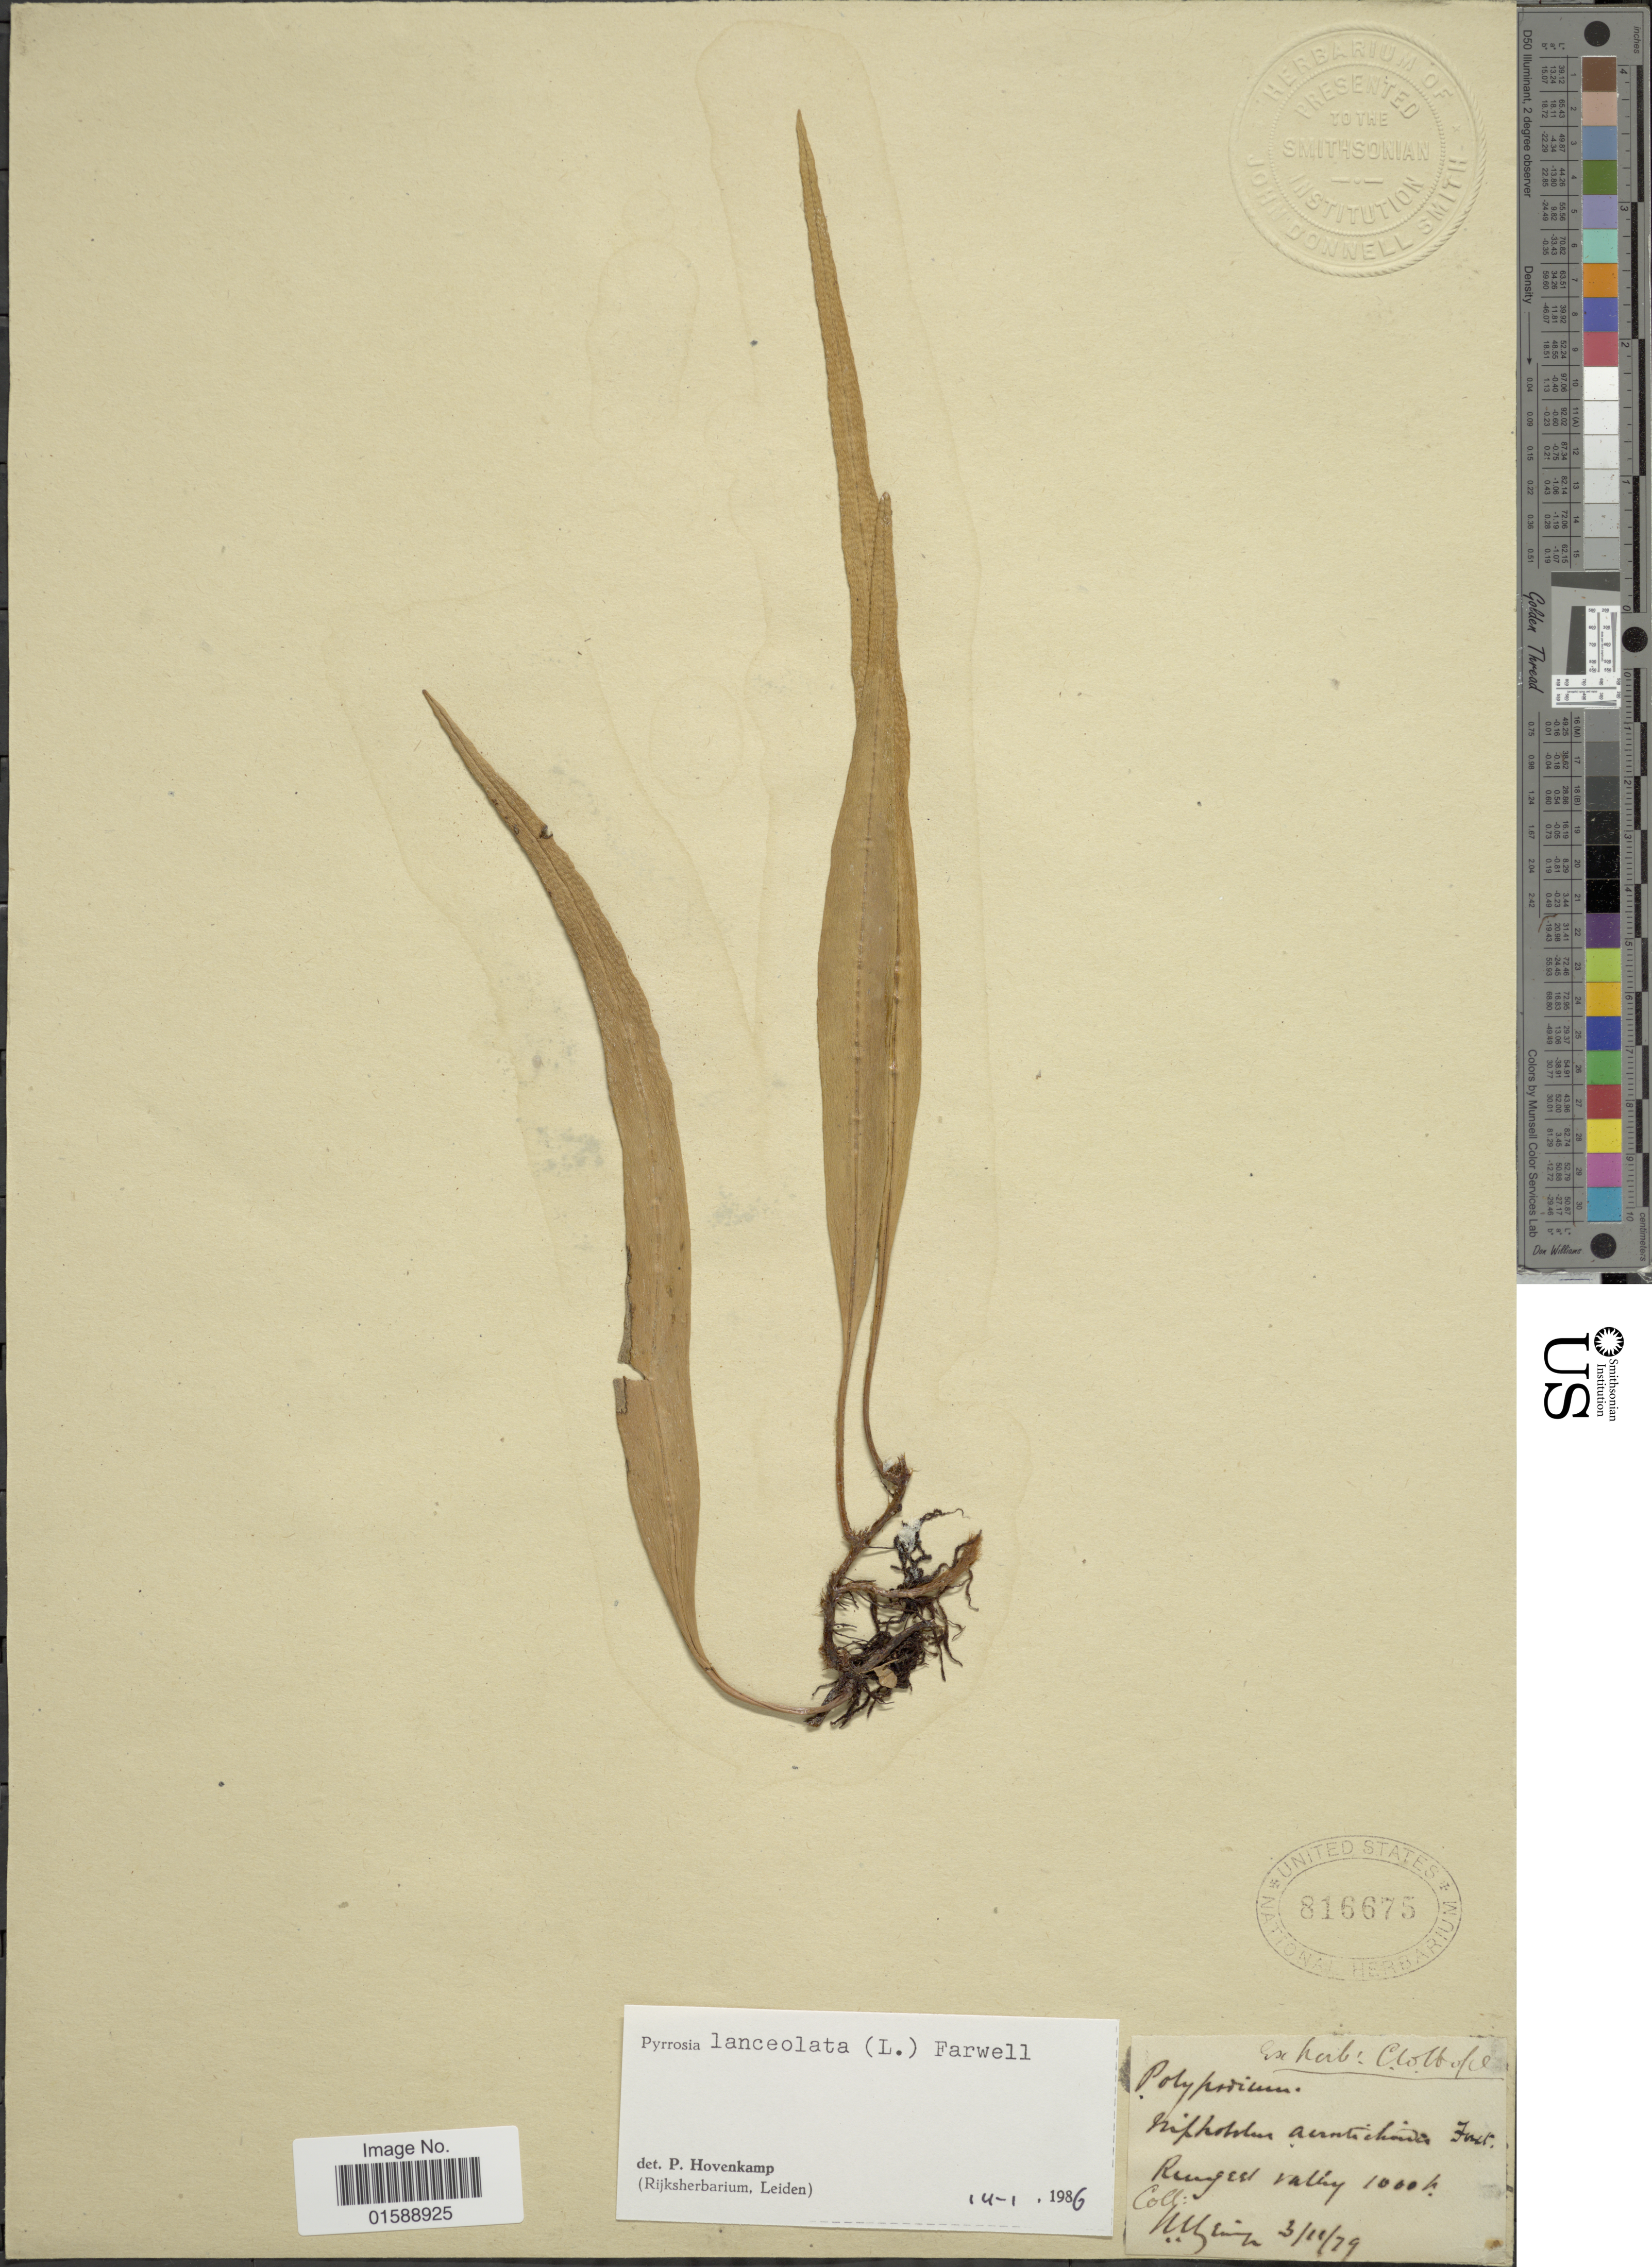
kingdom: Plantae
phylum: Tracheophyta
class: Polypodiopsida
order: Polypodiales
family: Polypodiaceae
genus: Pyrrosia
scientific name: Pyrrosia lanceolata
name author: (L.) Farw.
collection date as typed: Transcribed d/m/y: 3/11/79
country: India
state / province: Gujarat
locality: Rangeet valley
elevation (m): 1000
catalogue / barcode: US 816675